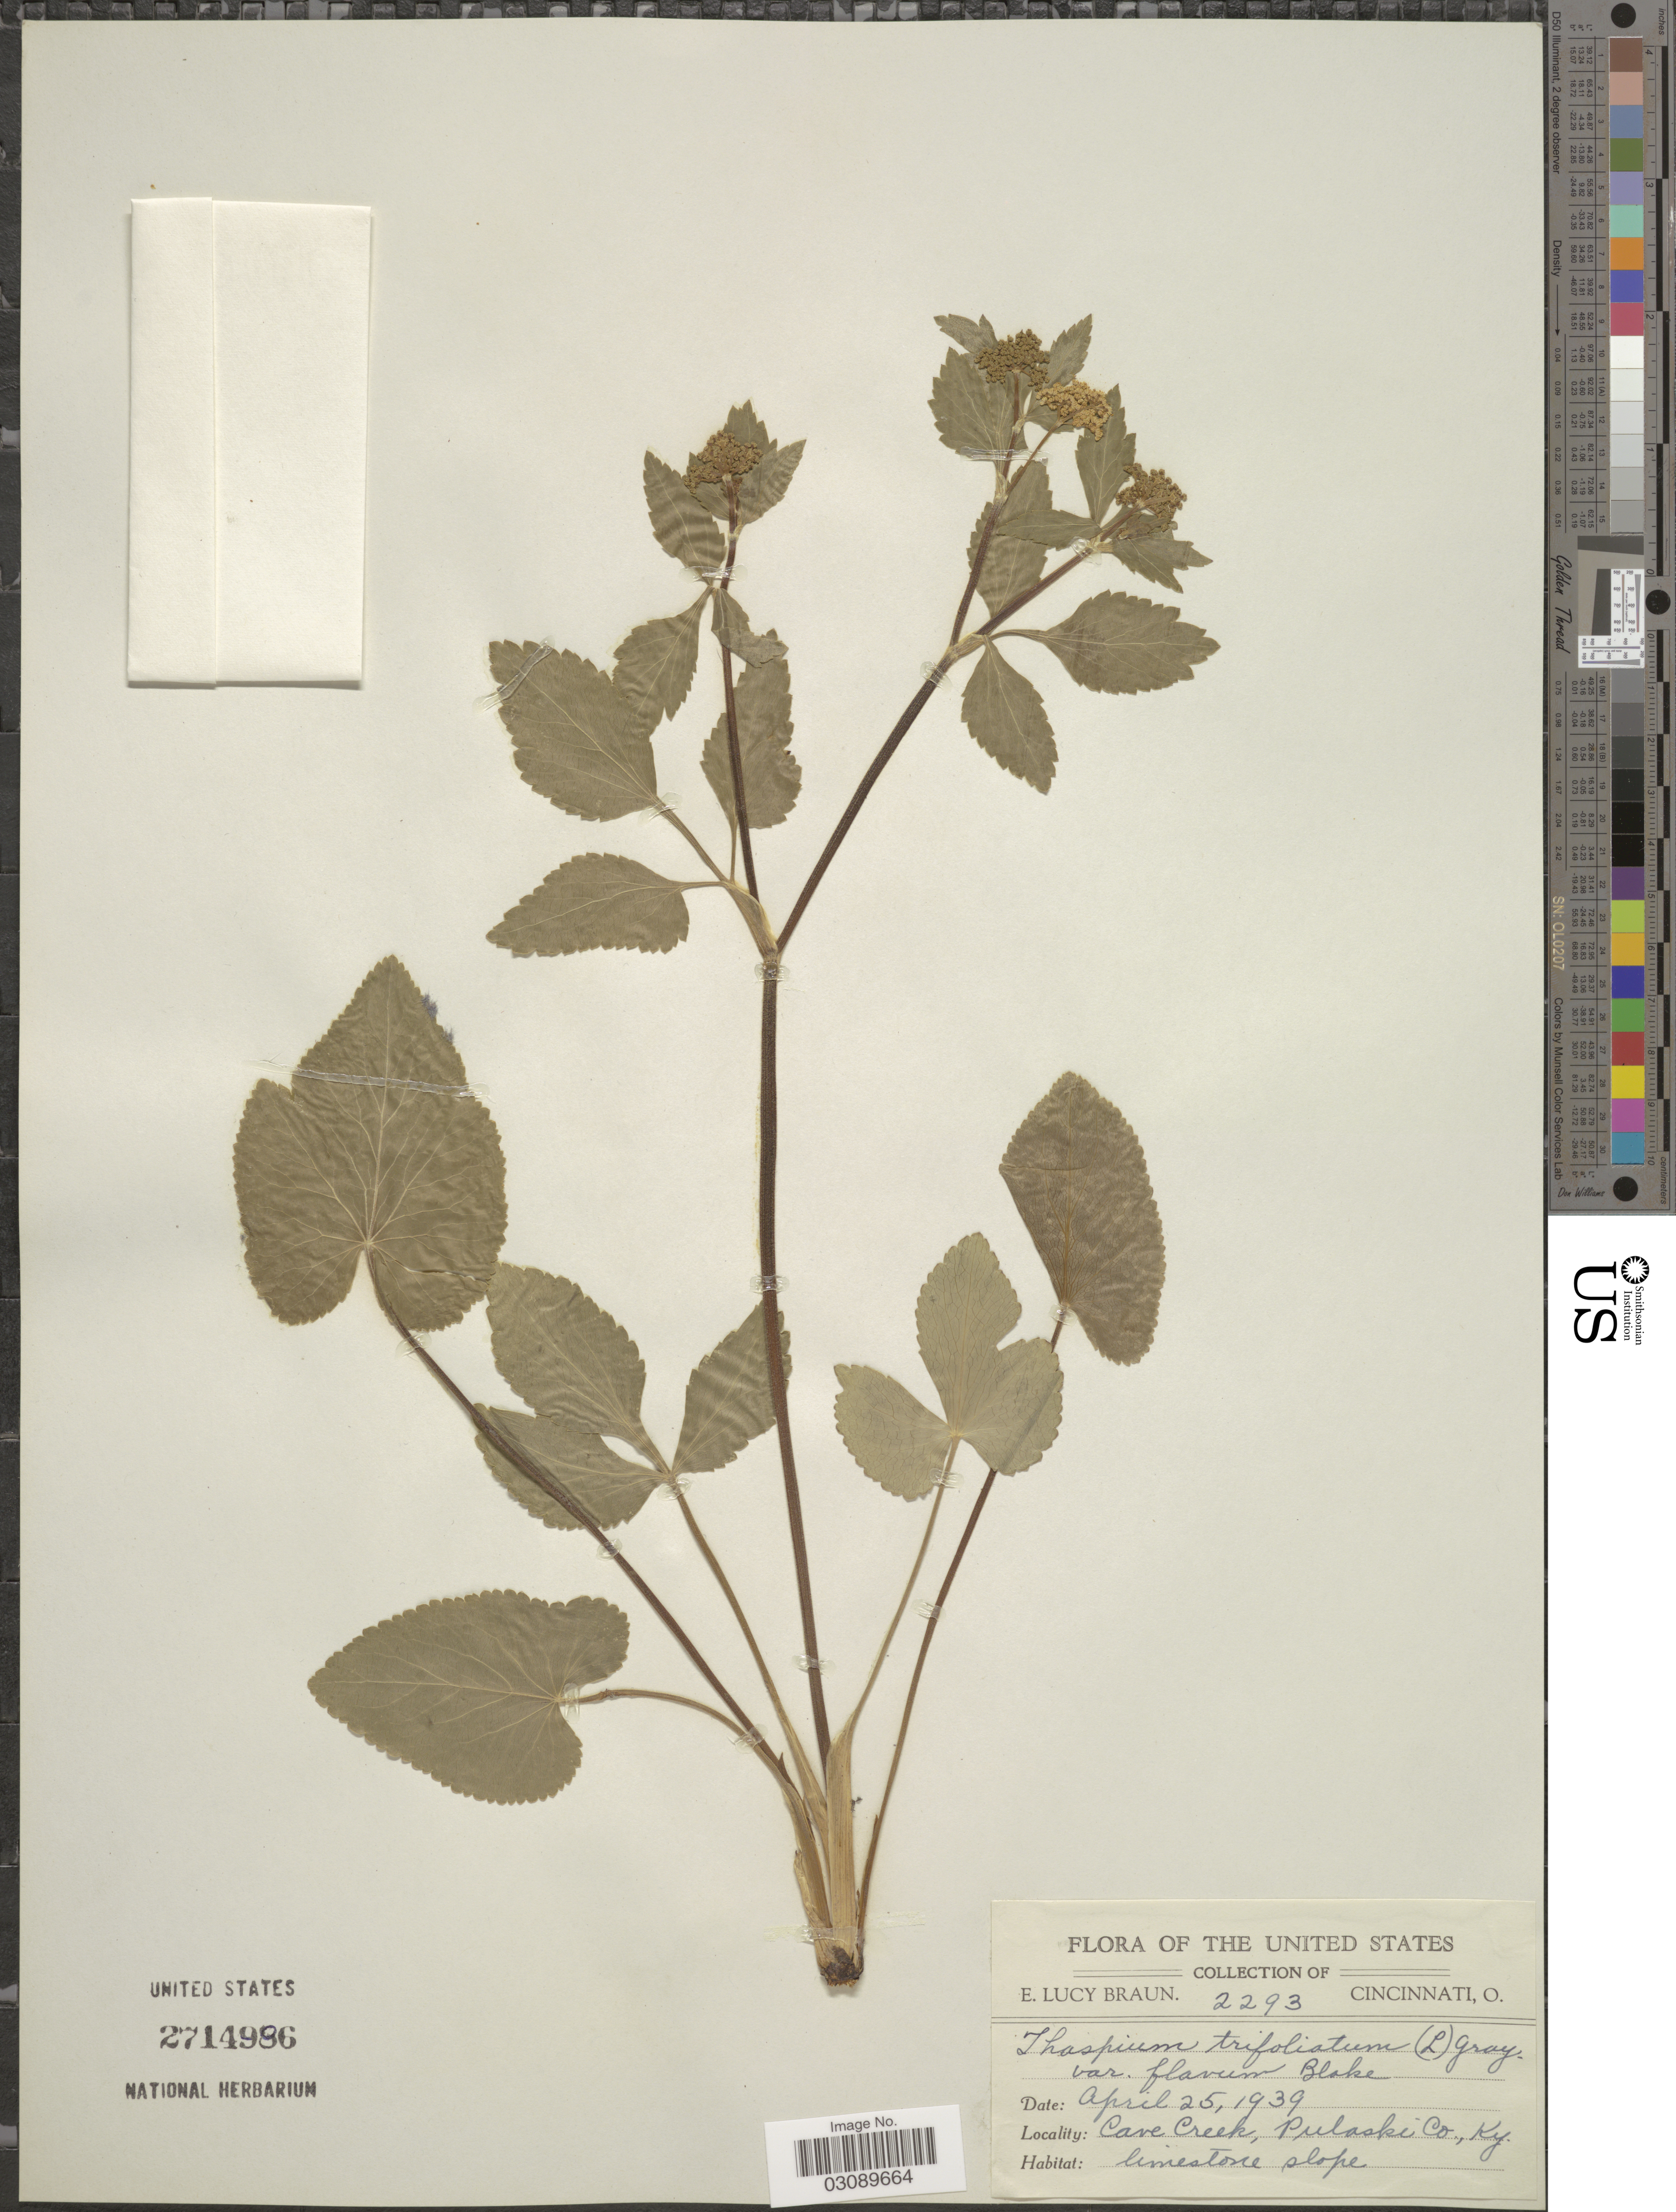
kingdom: Plantae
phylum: Tracheophyta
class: Magnoliopsida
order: Apiales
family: Apiaceae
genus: Thaspium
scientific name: Thaspium trifoliatum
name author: (L.) A. Gray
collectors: E. L. Braun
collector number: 2293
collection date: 1939-04-25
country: United States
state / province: Kentucky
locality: Cave Creek, Pulaski Co.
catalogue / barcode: US 2714986